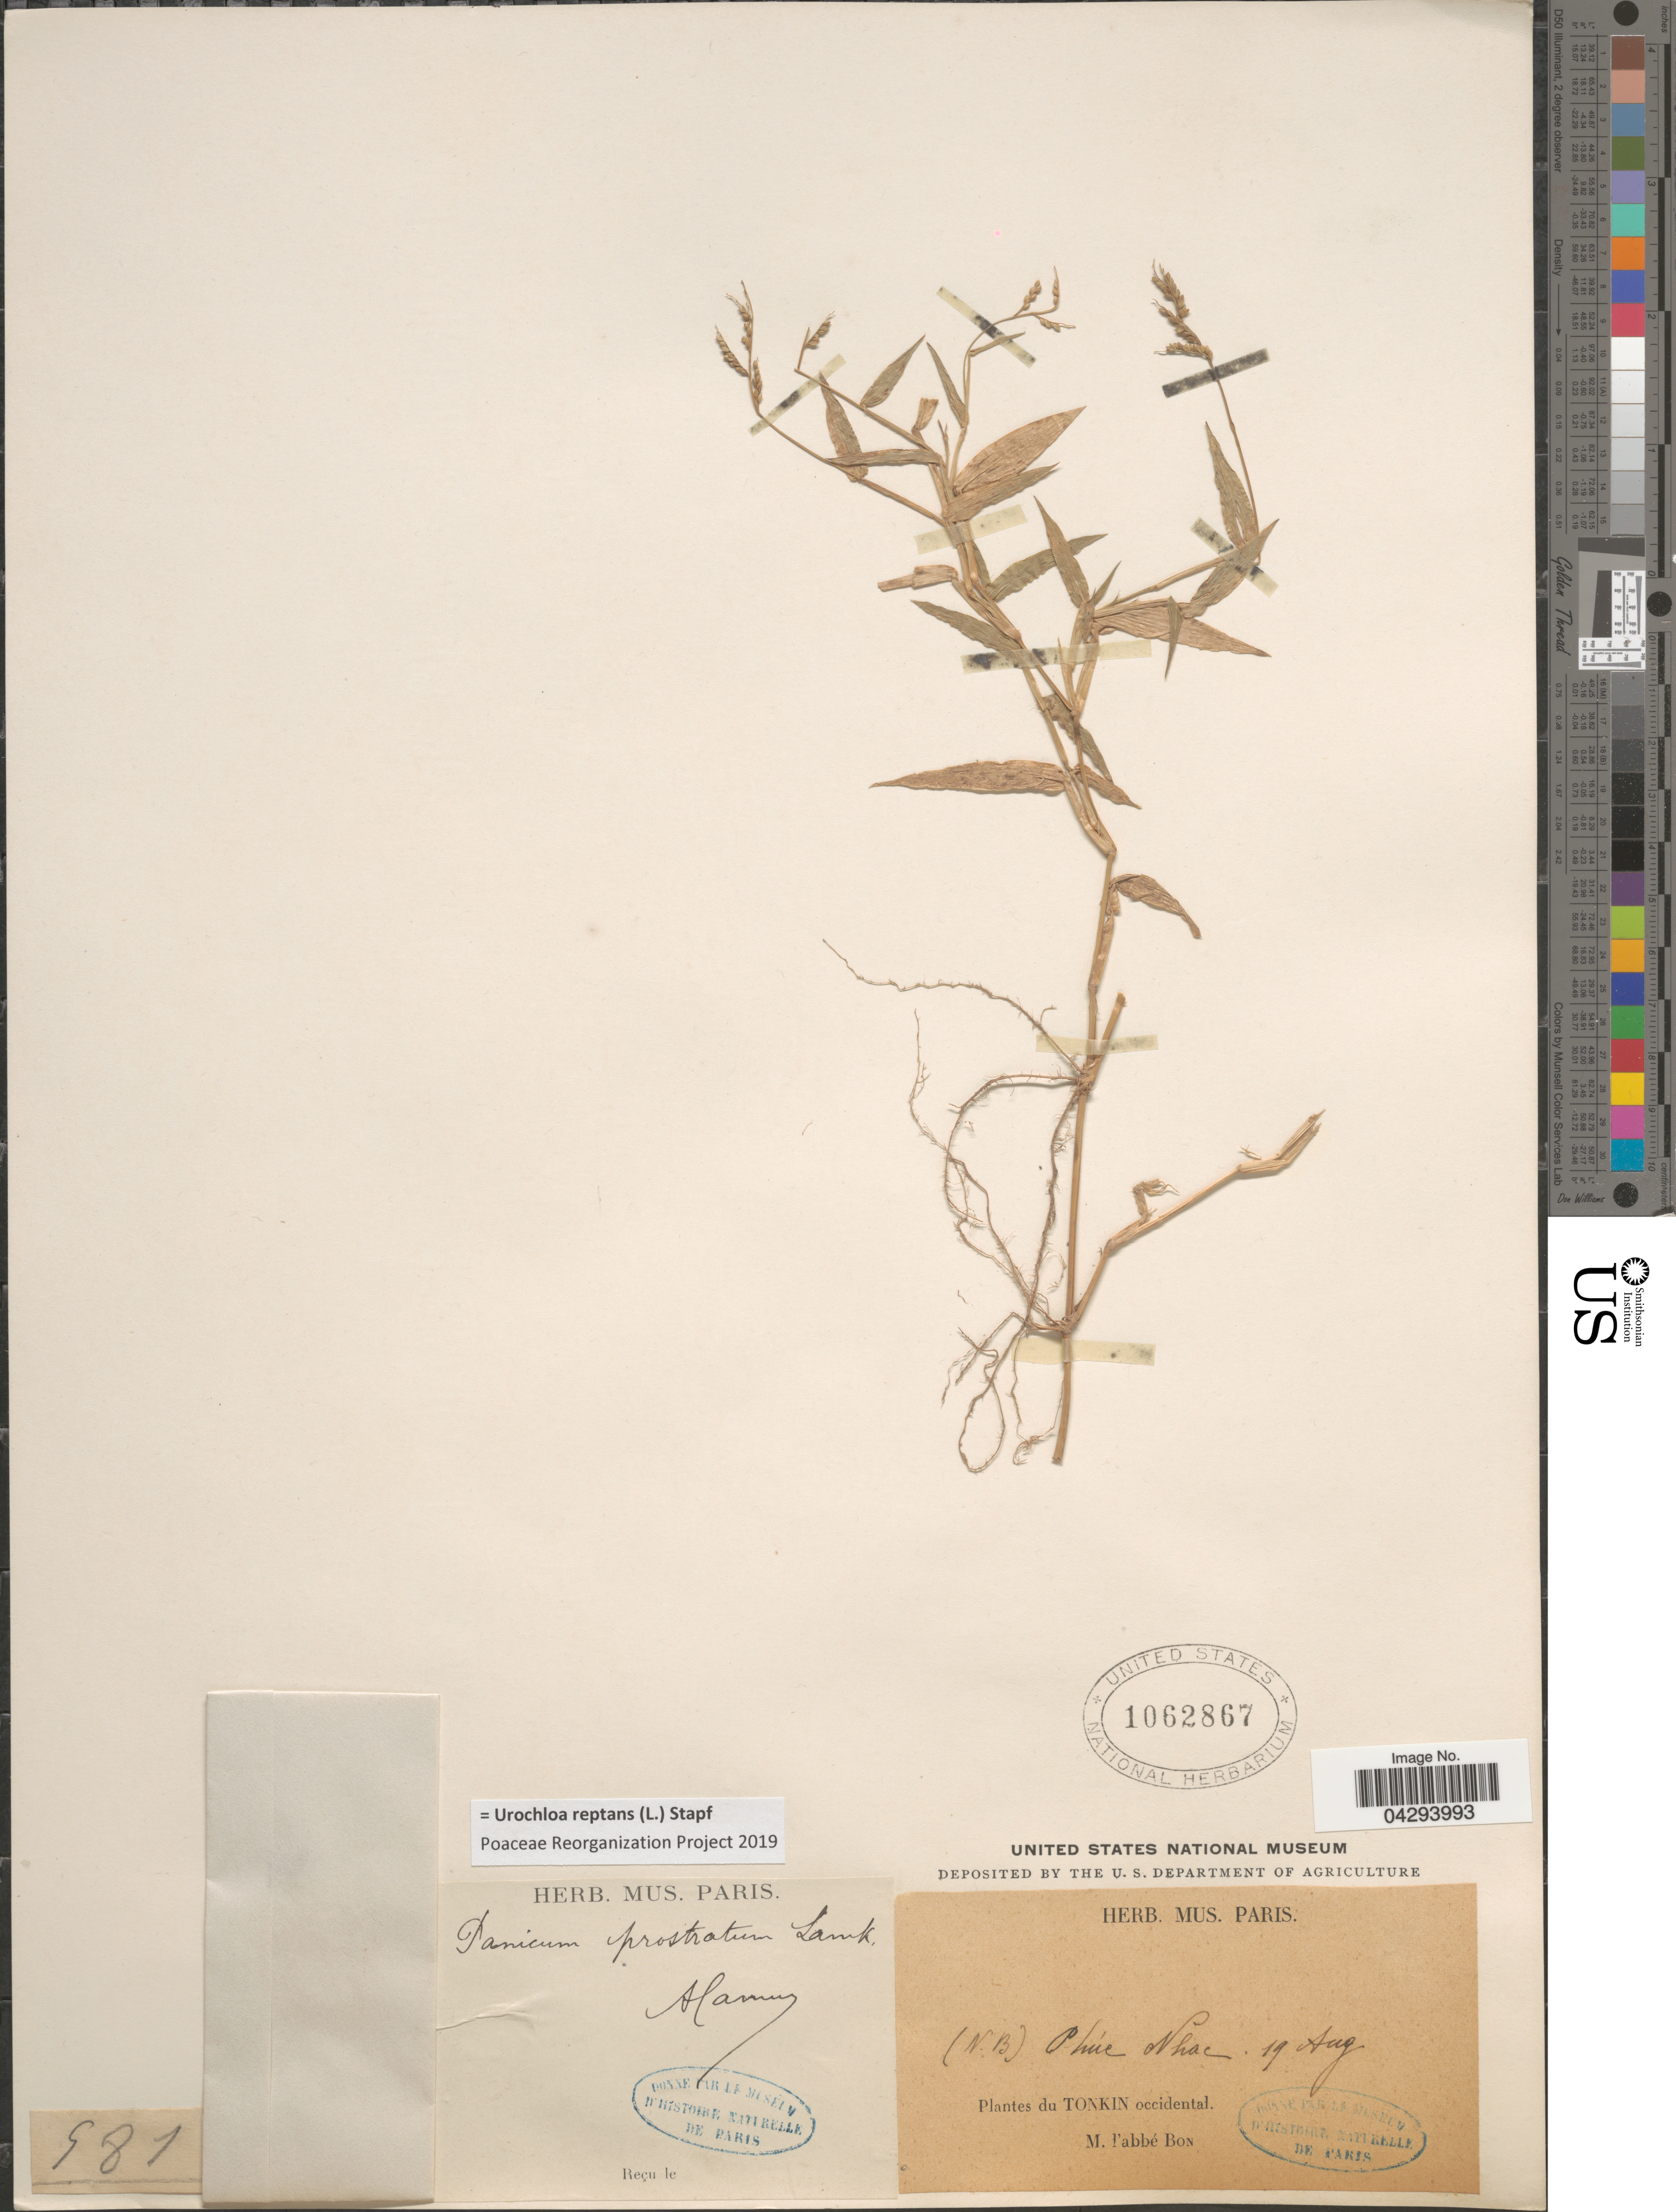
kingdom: Plantae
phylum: Tracheophyta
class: Liliopsida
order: Poales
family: Poaceae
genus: Urochloa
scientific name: Urochloa reptans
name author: (L.) Stapf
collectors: H. F. Bon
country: Vietnam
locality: Phúe Nhac. Tonkin occidental.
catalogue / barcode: US 1062867